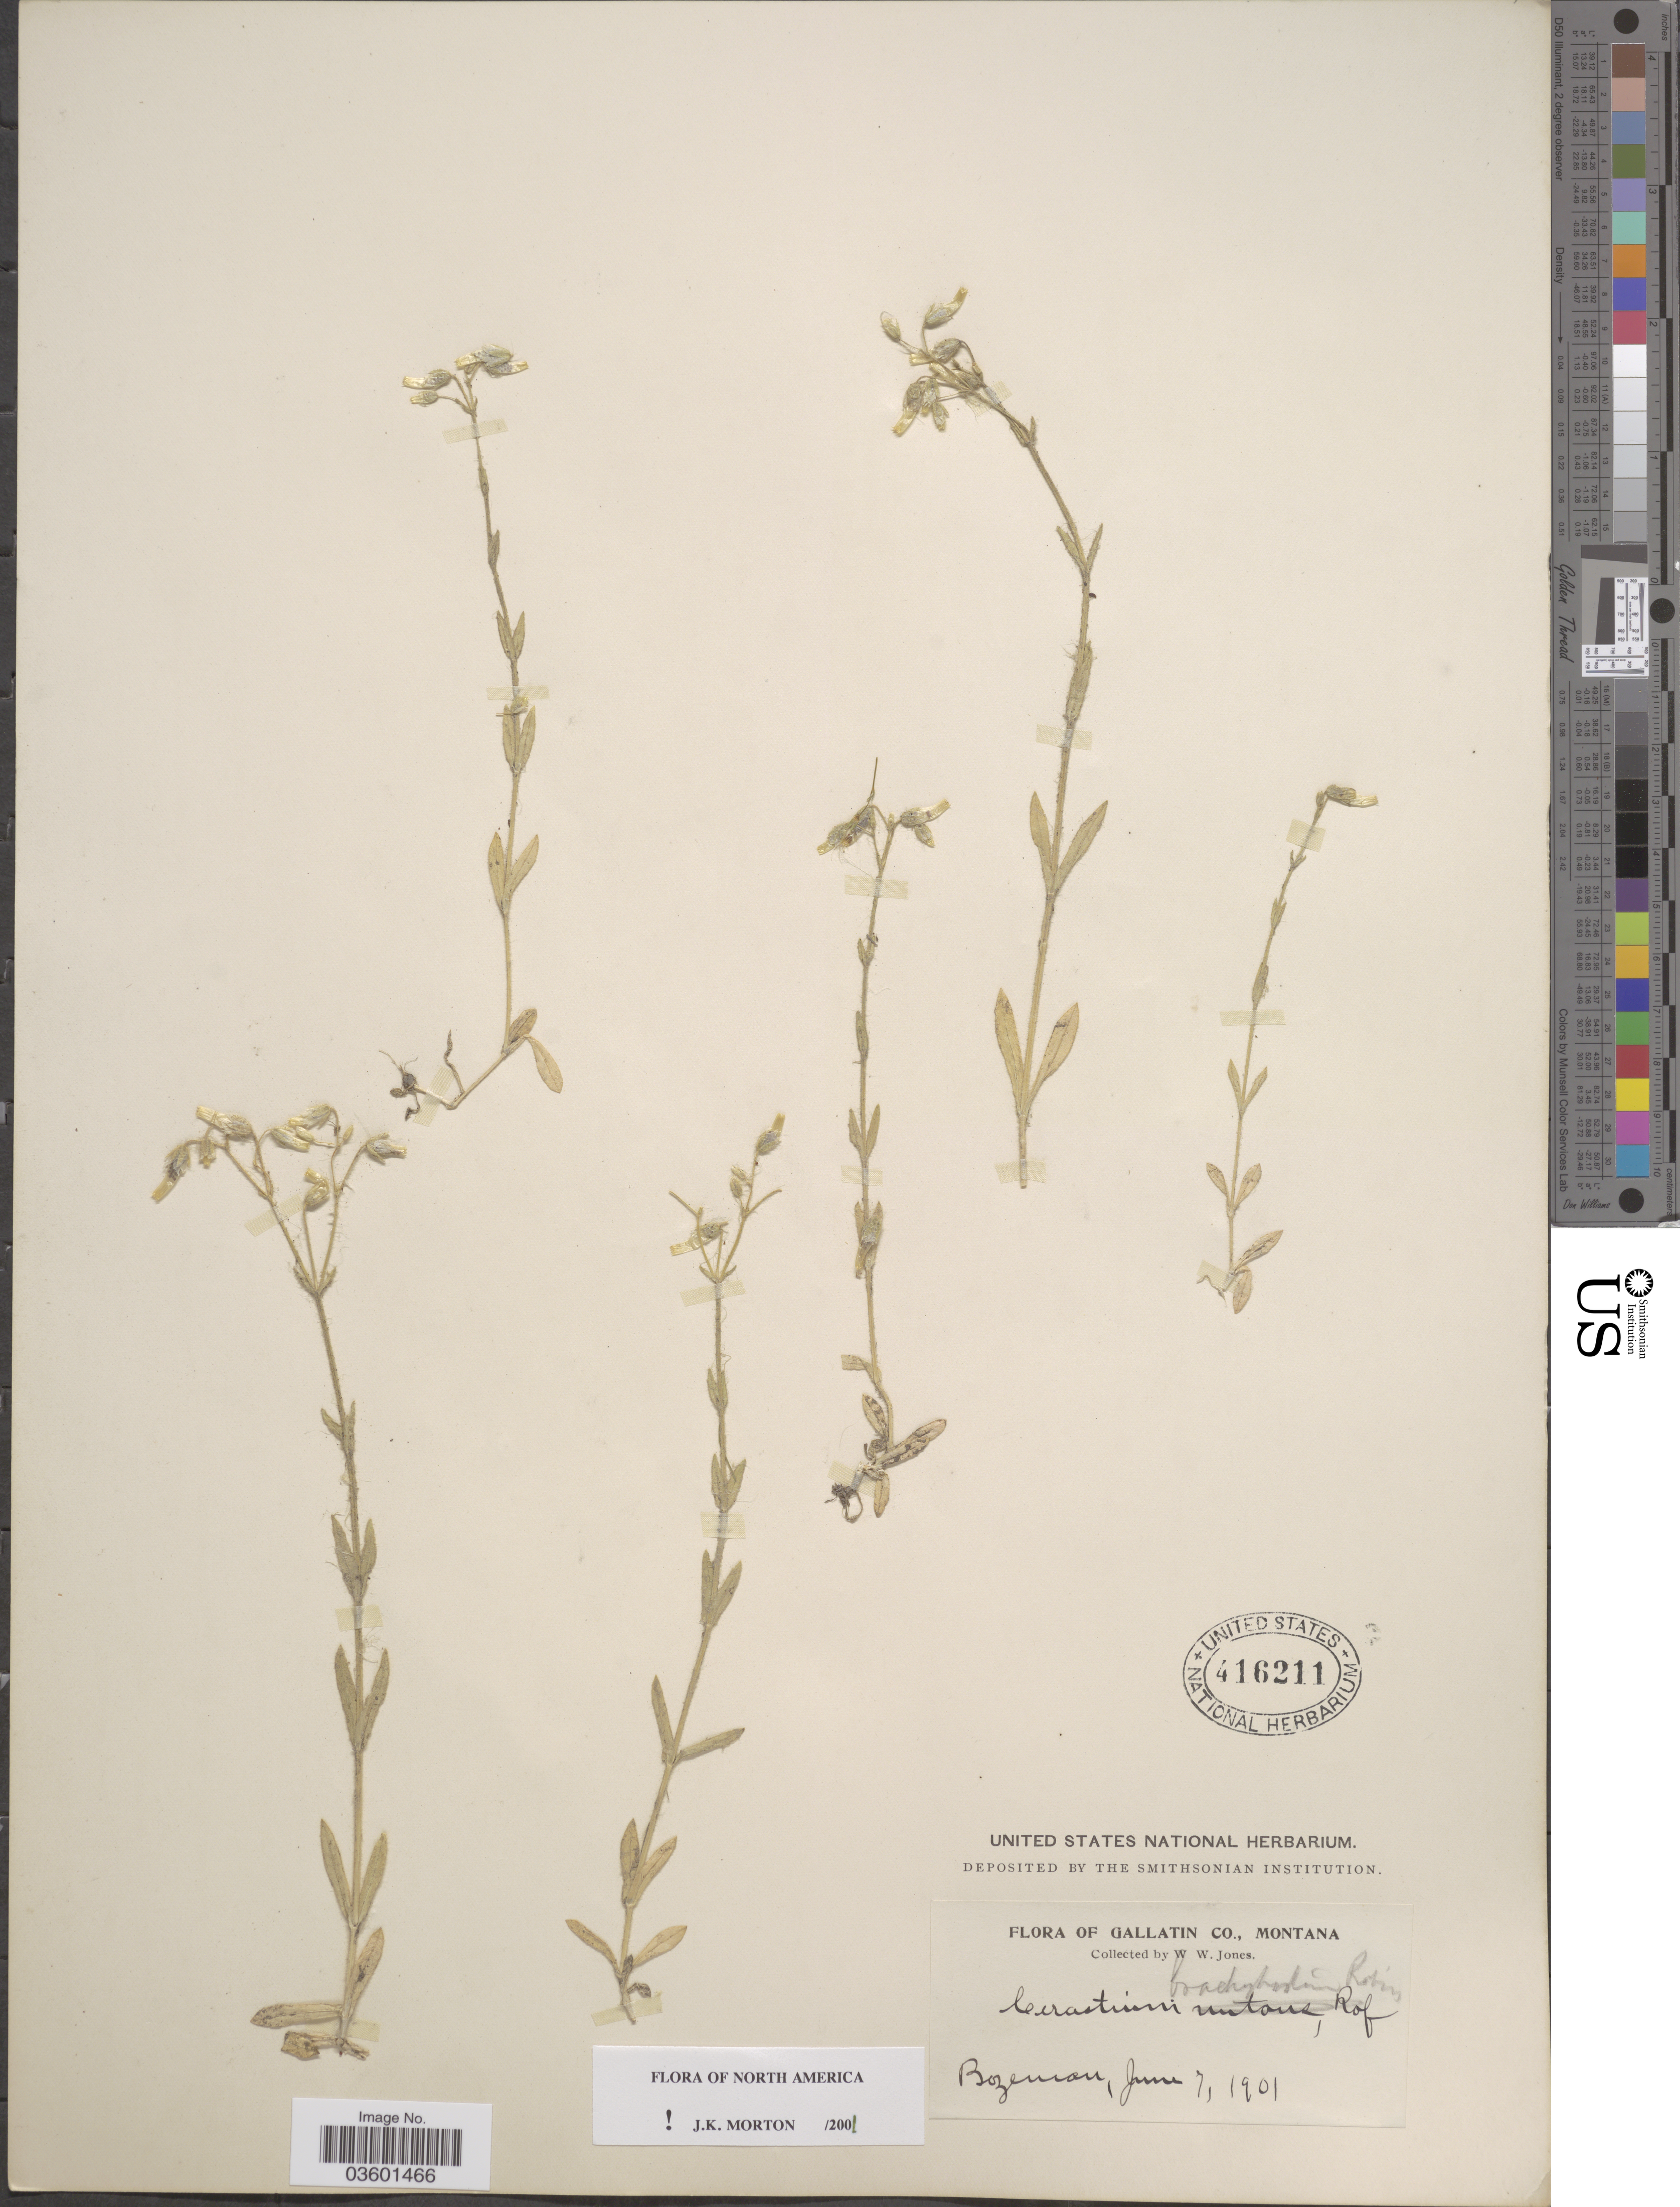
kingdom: Plantae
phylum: Tracheophyta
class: Magnoliopsida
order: Caryophyllales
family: Caryophyllaceae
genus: Cerastium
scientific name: Cerastium brachypodum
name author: (Engelm. ex A. Gray) B.L. Rob.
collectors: W. W. Jones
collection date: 1901-06-07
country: United States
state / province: Montana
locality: Gallatin Co. Bozeman.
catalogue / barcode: US 416211